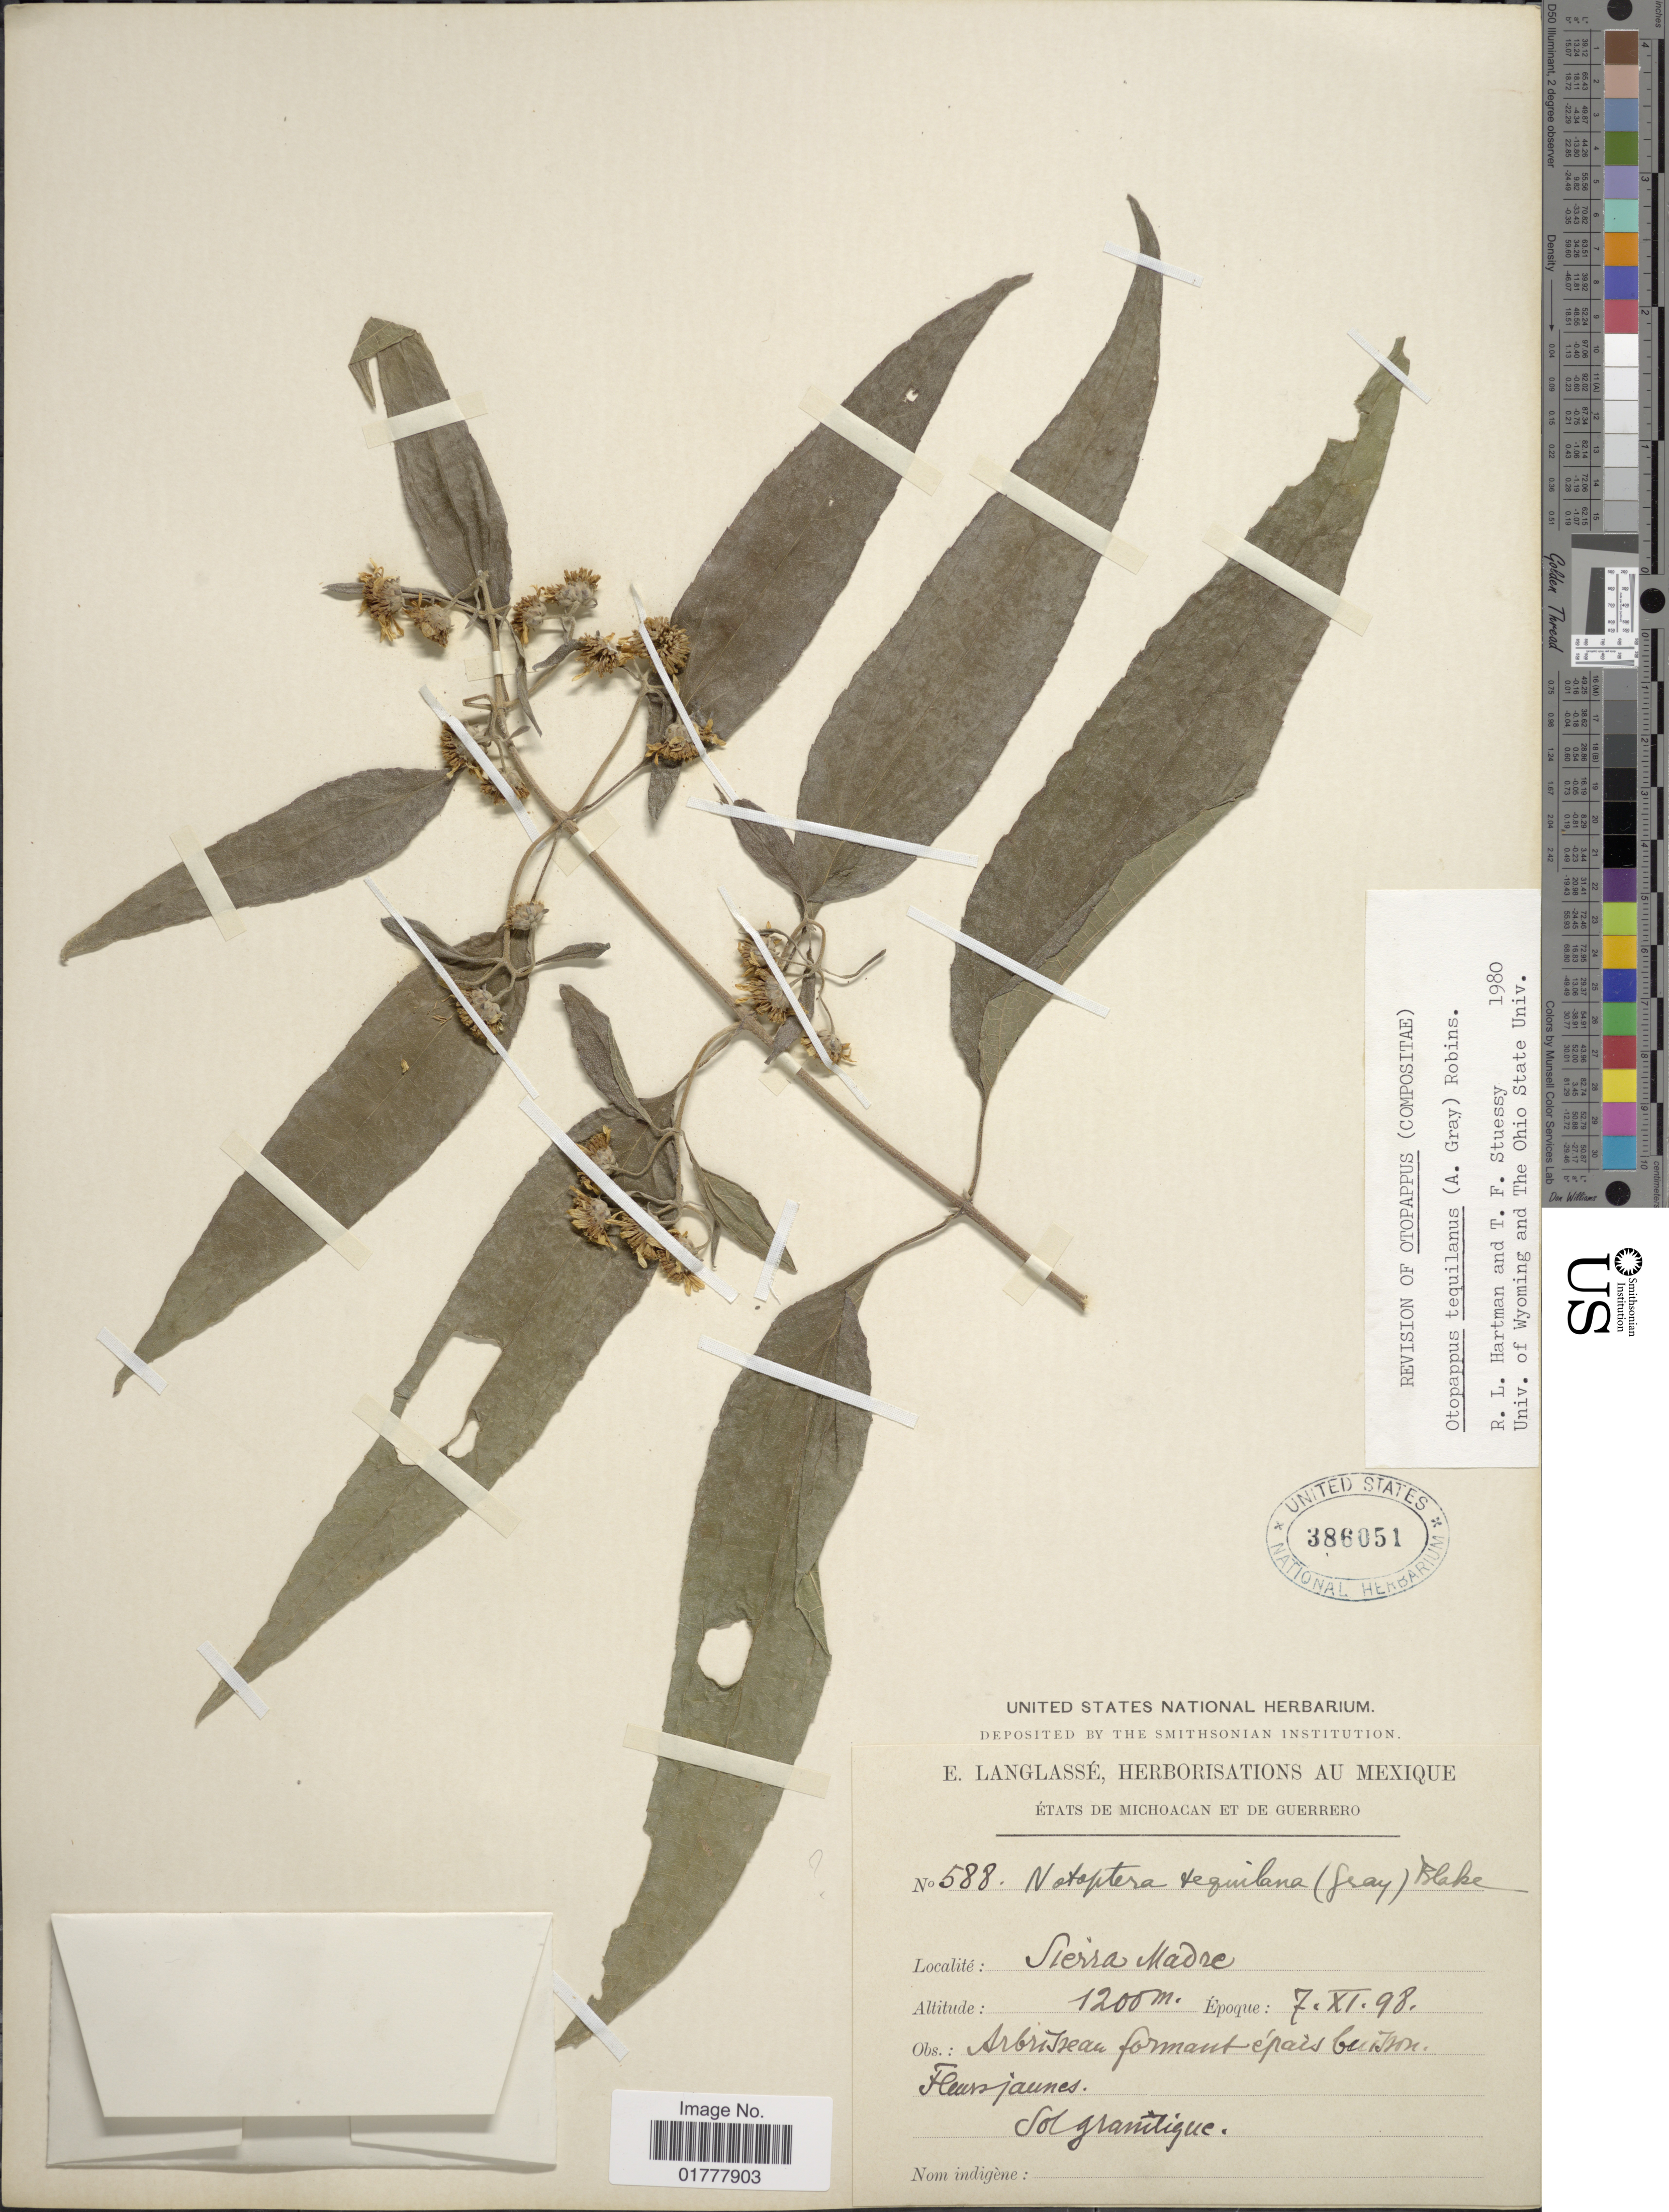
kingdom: Plantae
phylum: Tracheophyta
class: Magnoliopsida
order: Asterales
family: Asteraceae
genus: Otopappus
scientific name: Otopappus tequilanus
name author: (A. Gray) B.L. Rob.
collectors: E. Langlassé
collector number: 588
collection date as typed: Transcribed d/m/y: 7/11/98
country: Mexico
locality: Etats de Michoacan et de Guerrero, Sierra Madre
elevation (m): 1200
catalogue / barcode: US 386051